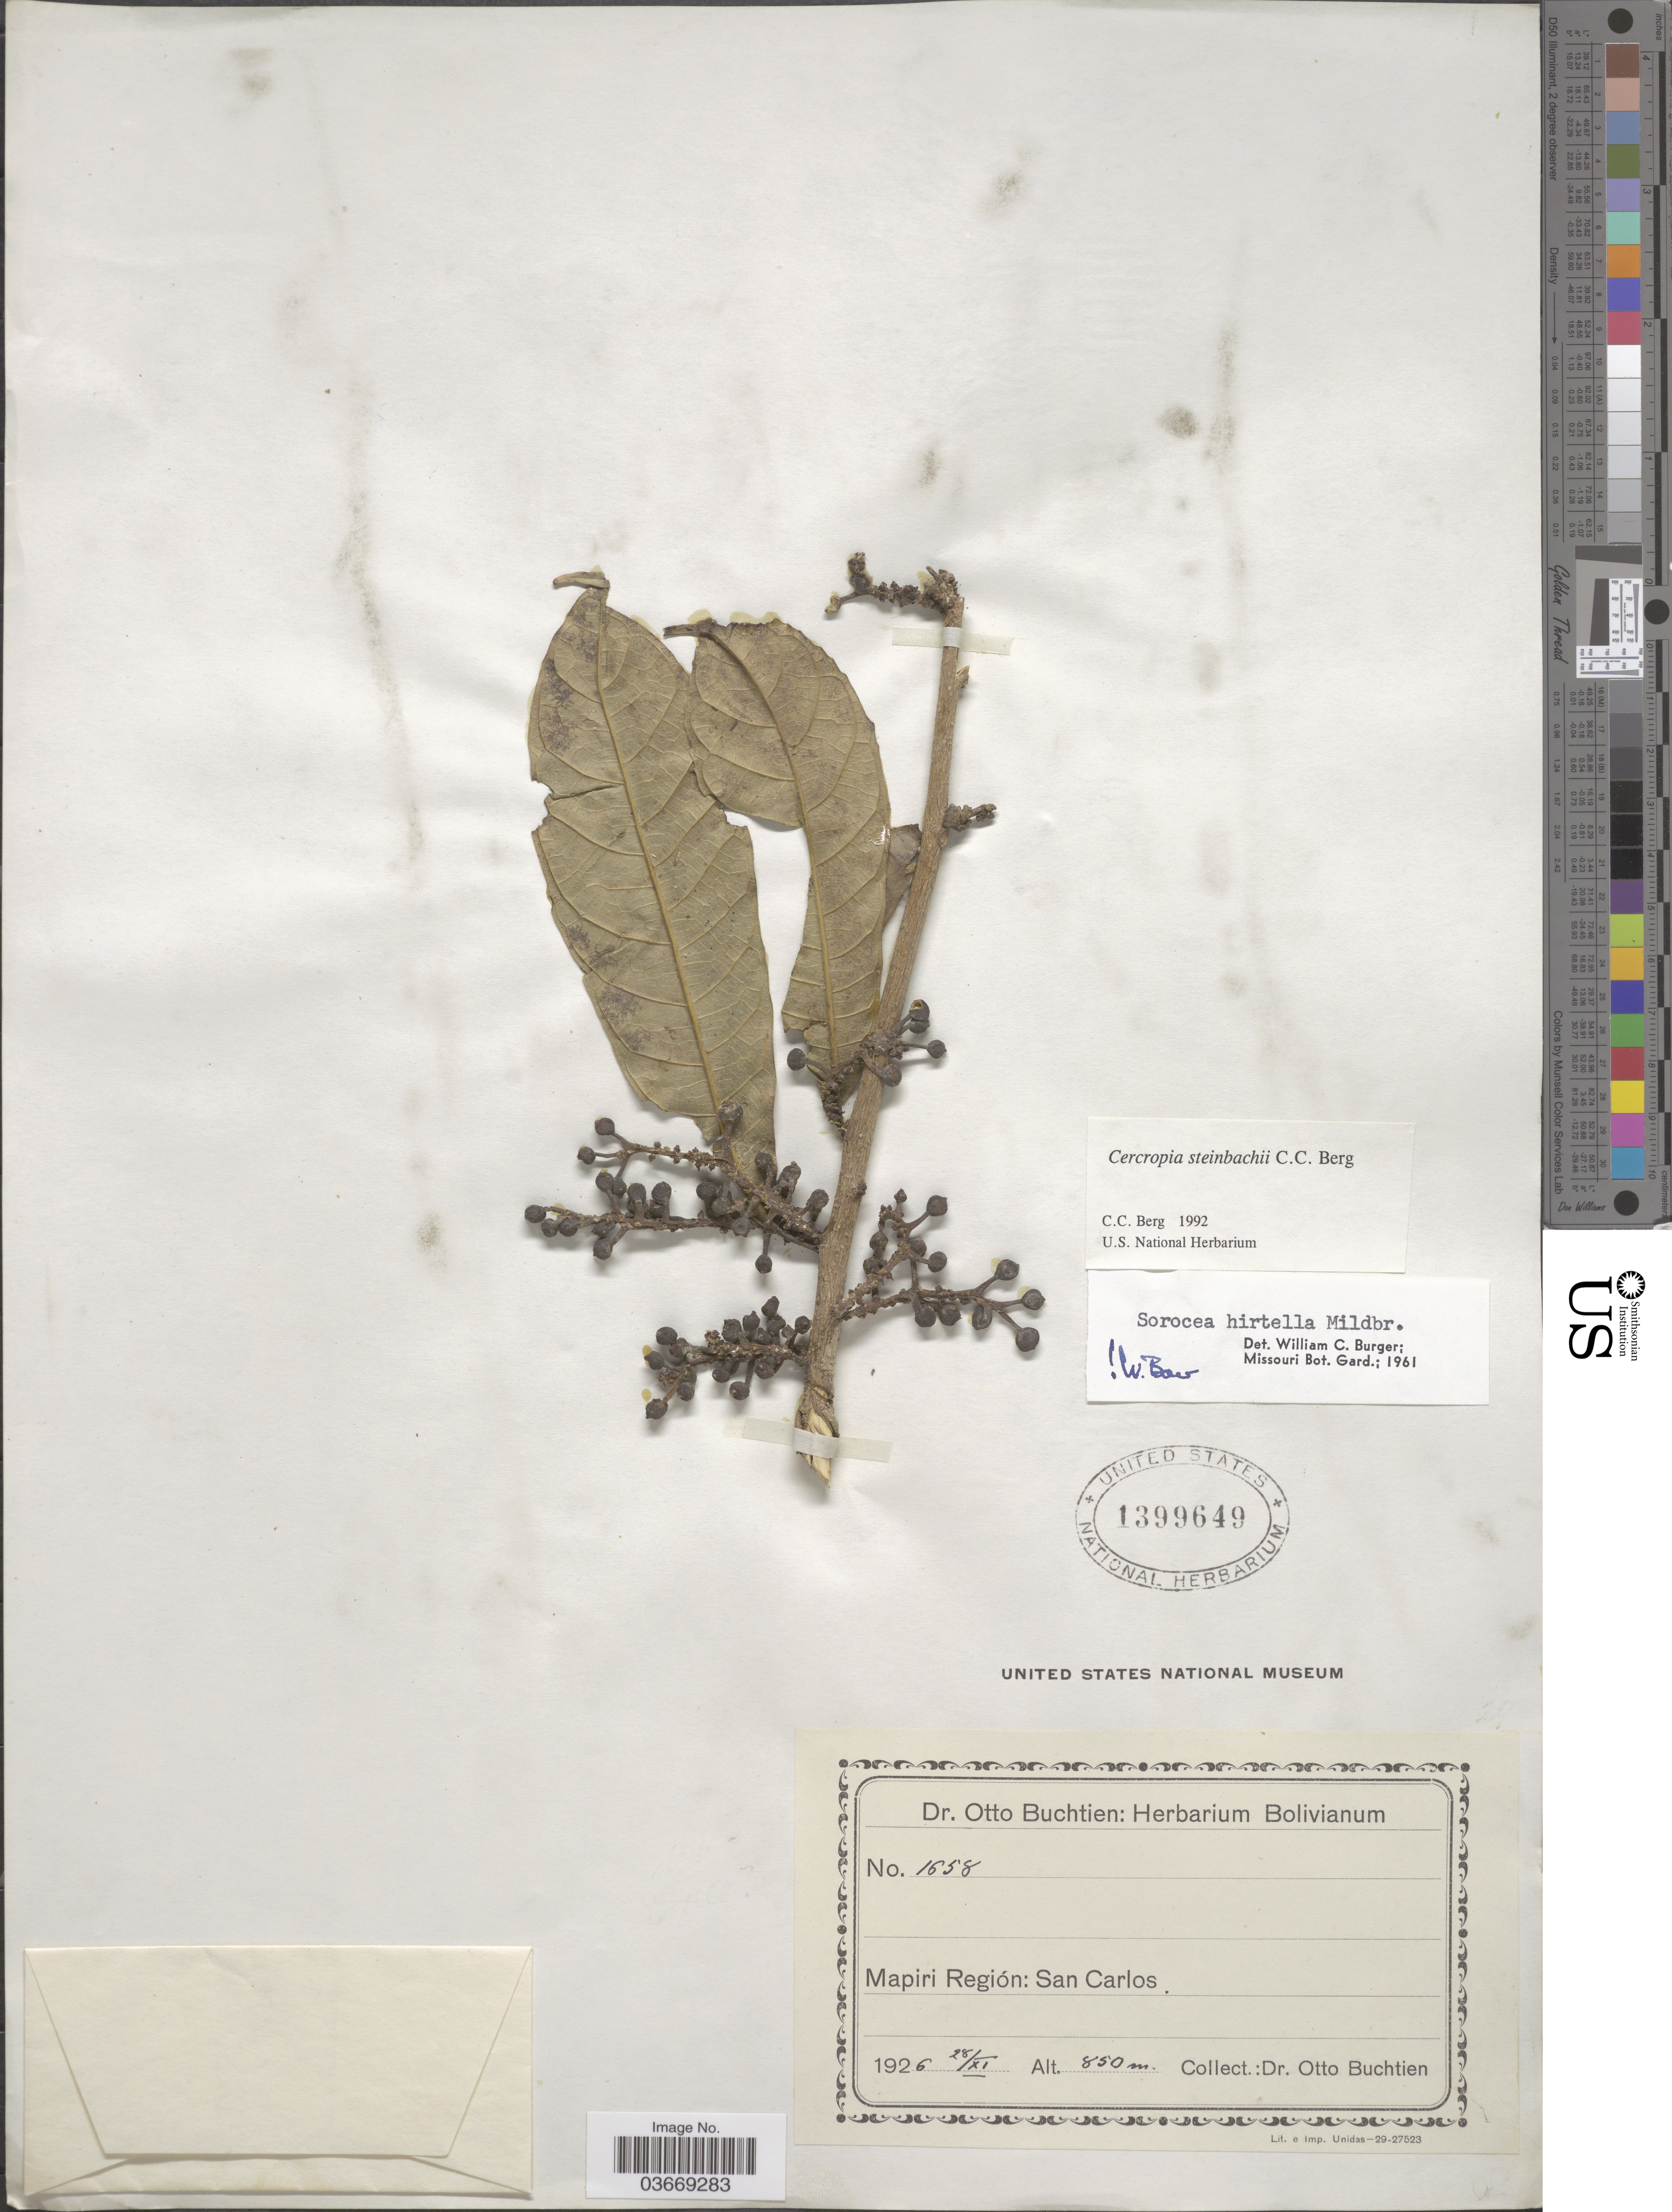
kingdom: Plantae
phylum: Tracheophyta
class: Magnoliopsida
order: Rosales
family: Moraceae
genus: Sorocea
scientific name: Sorocea steinbachii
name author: C.C. Berg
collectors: O. Buchtien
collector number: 1658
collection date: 1926-11-28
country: Bolivia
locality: Mapiri Región: San Carlos.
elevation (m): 850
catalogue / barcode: US 1399649